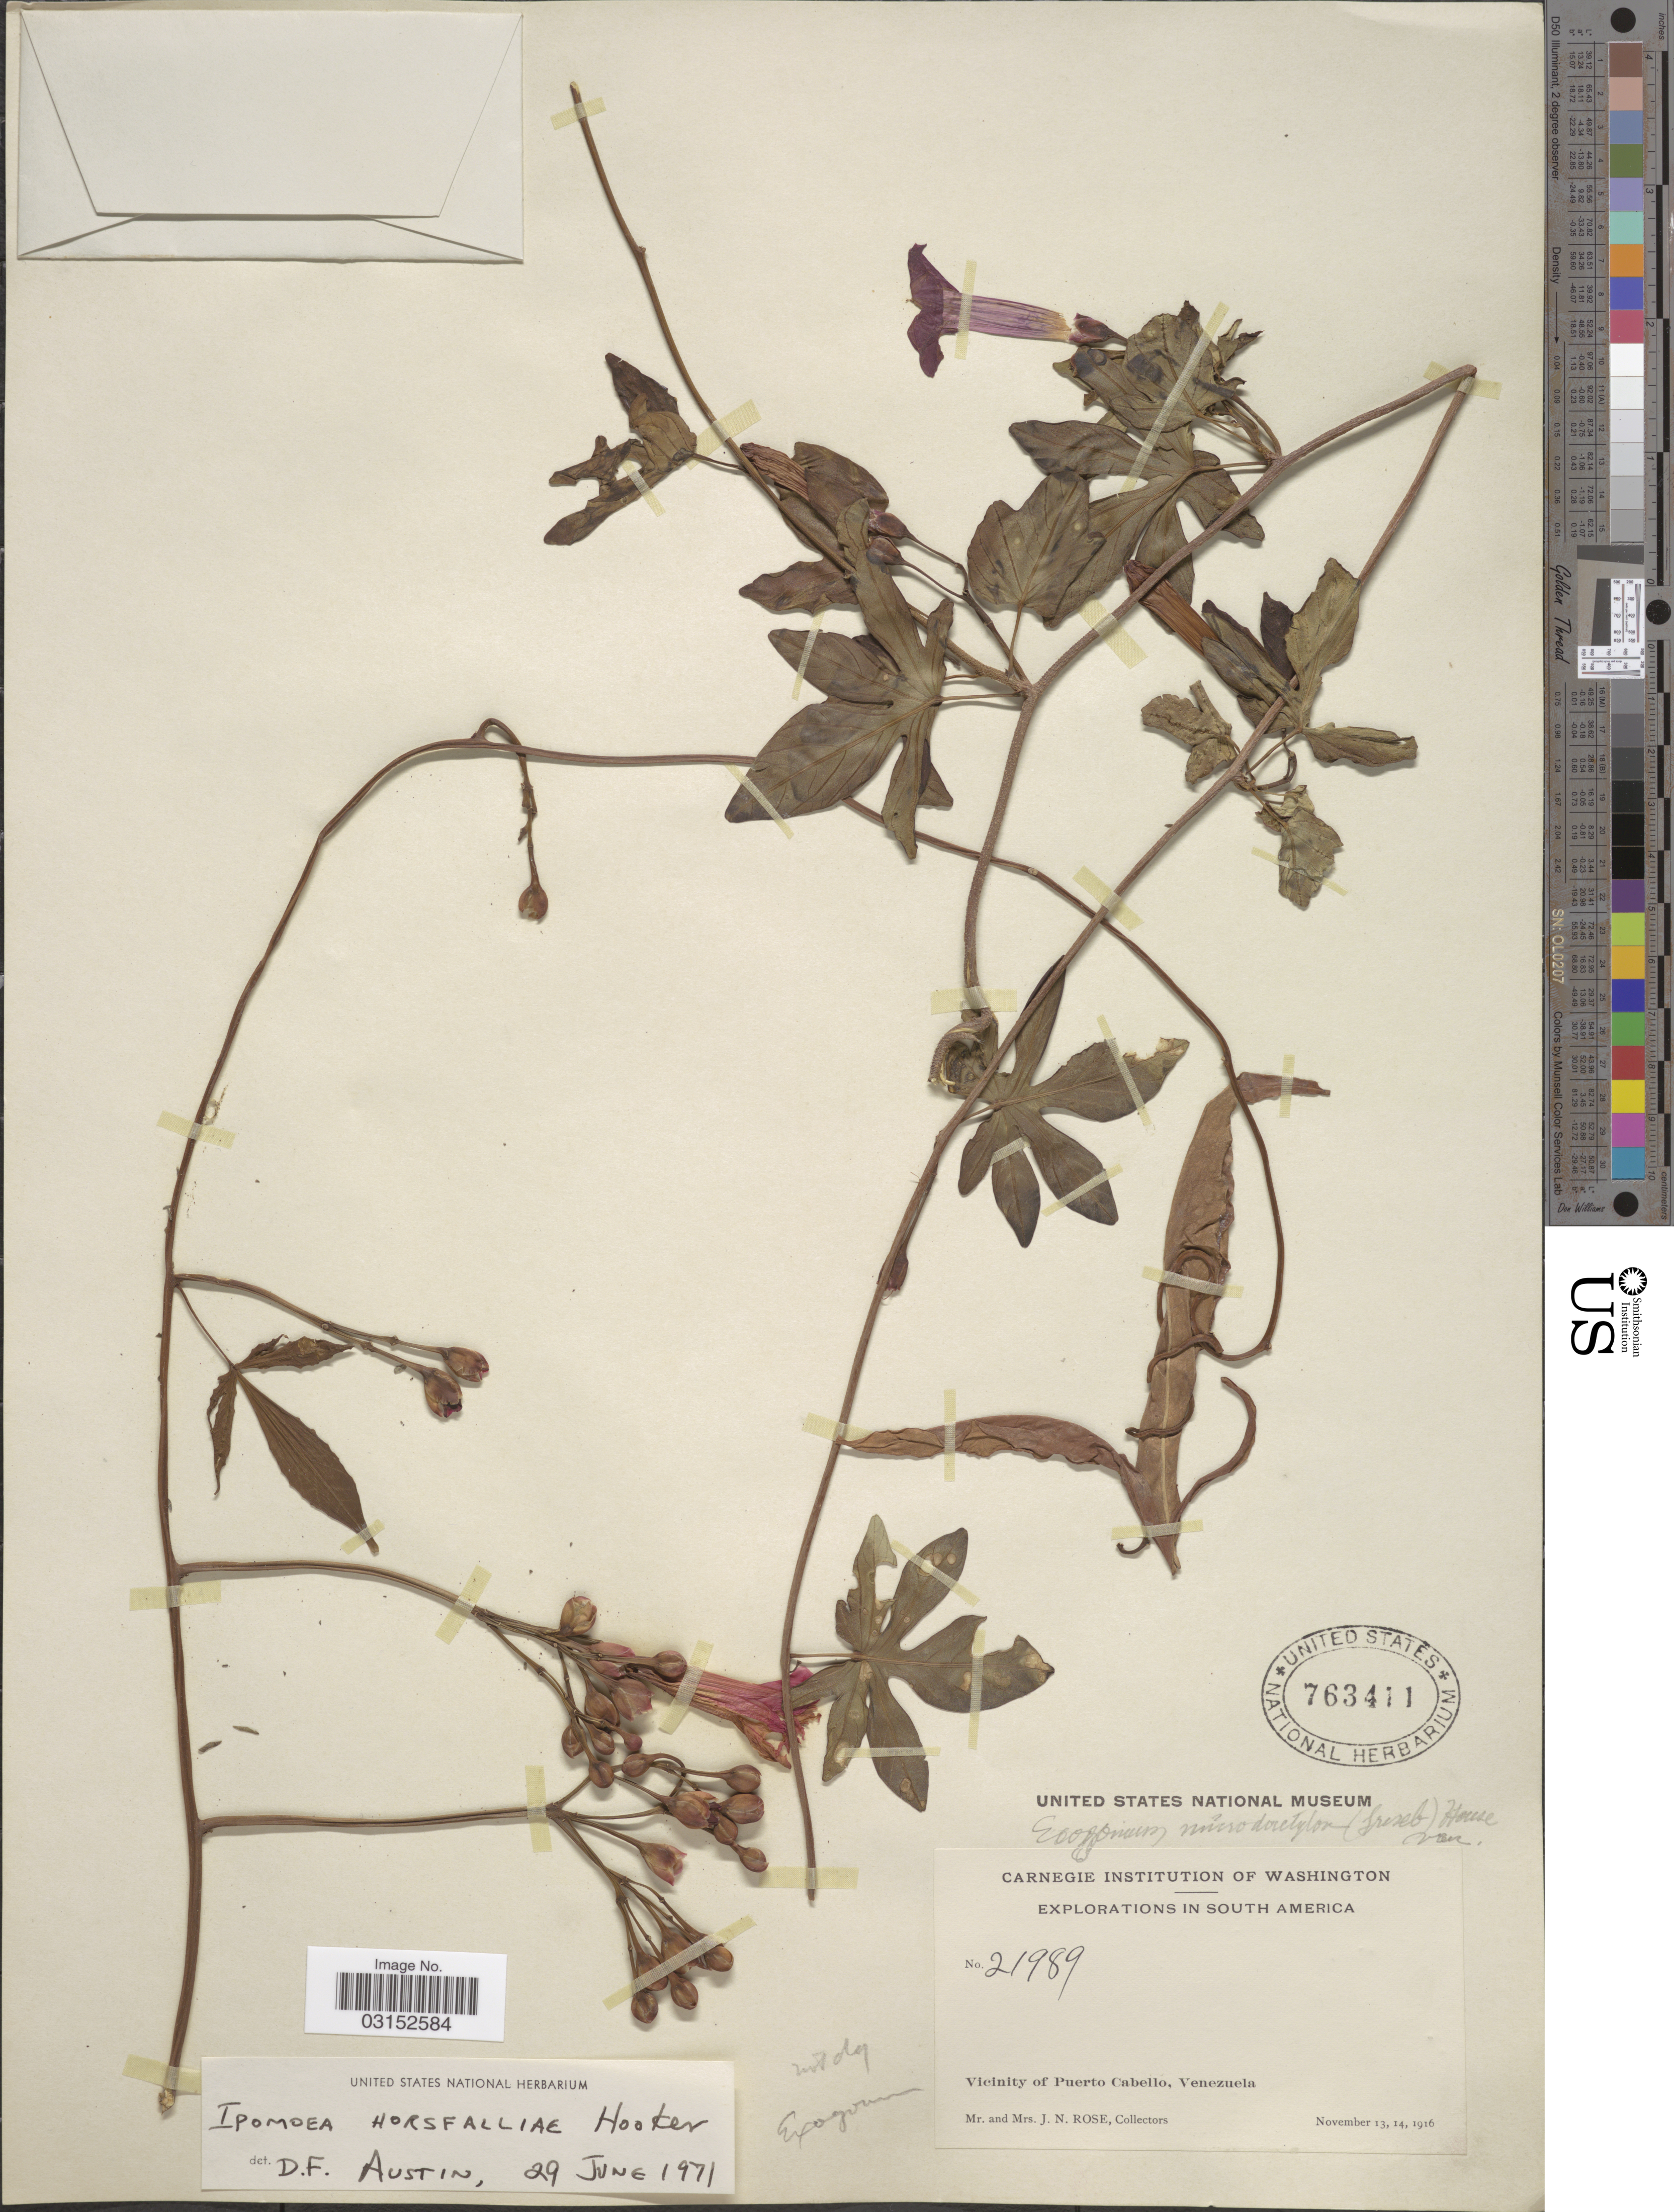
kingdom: Plantae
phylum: Tracheophyta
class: Magnoliopsida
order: Solanales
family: Convolvulaceae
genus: Ipomoea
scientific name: Ipomoea horsfalliae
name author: Hook.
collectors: J. N. Rose & L. B. Rose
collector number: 21989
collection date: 1916-11-13/1916-11-14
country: Venezuela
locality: Vicinity of Puerto Cabello.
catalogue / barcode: US 763411